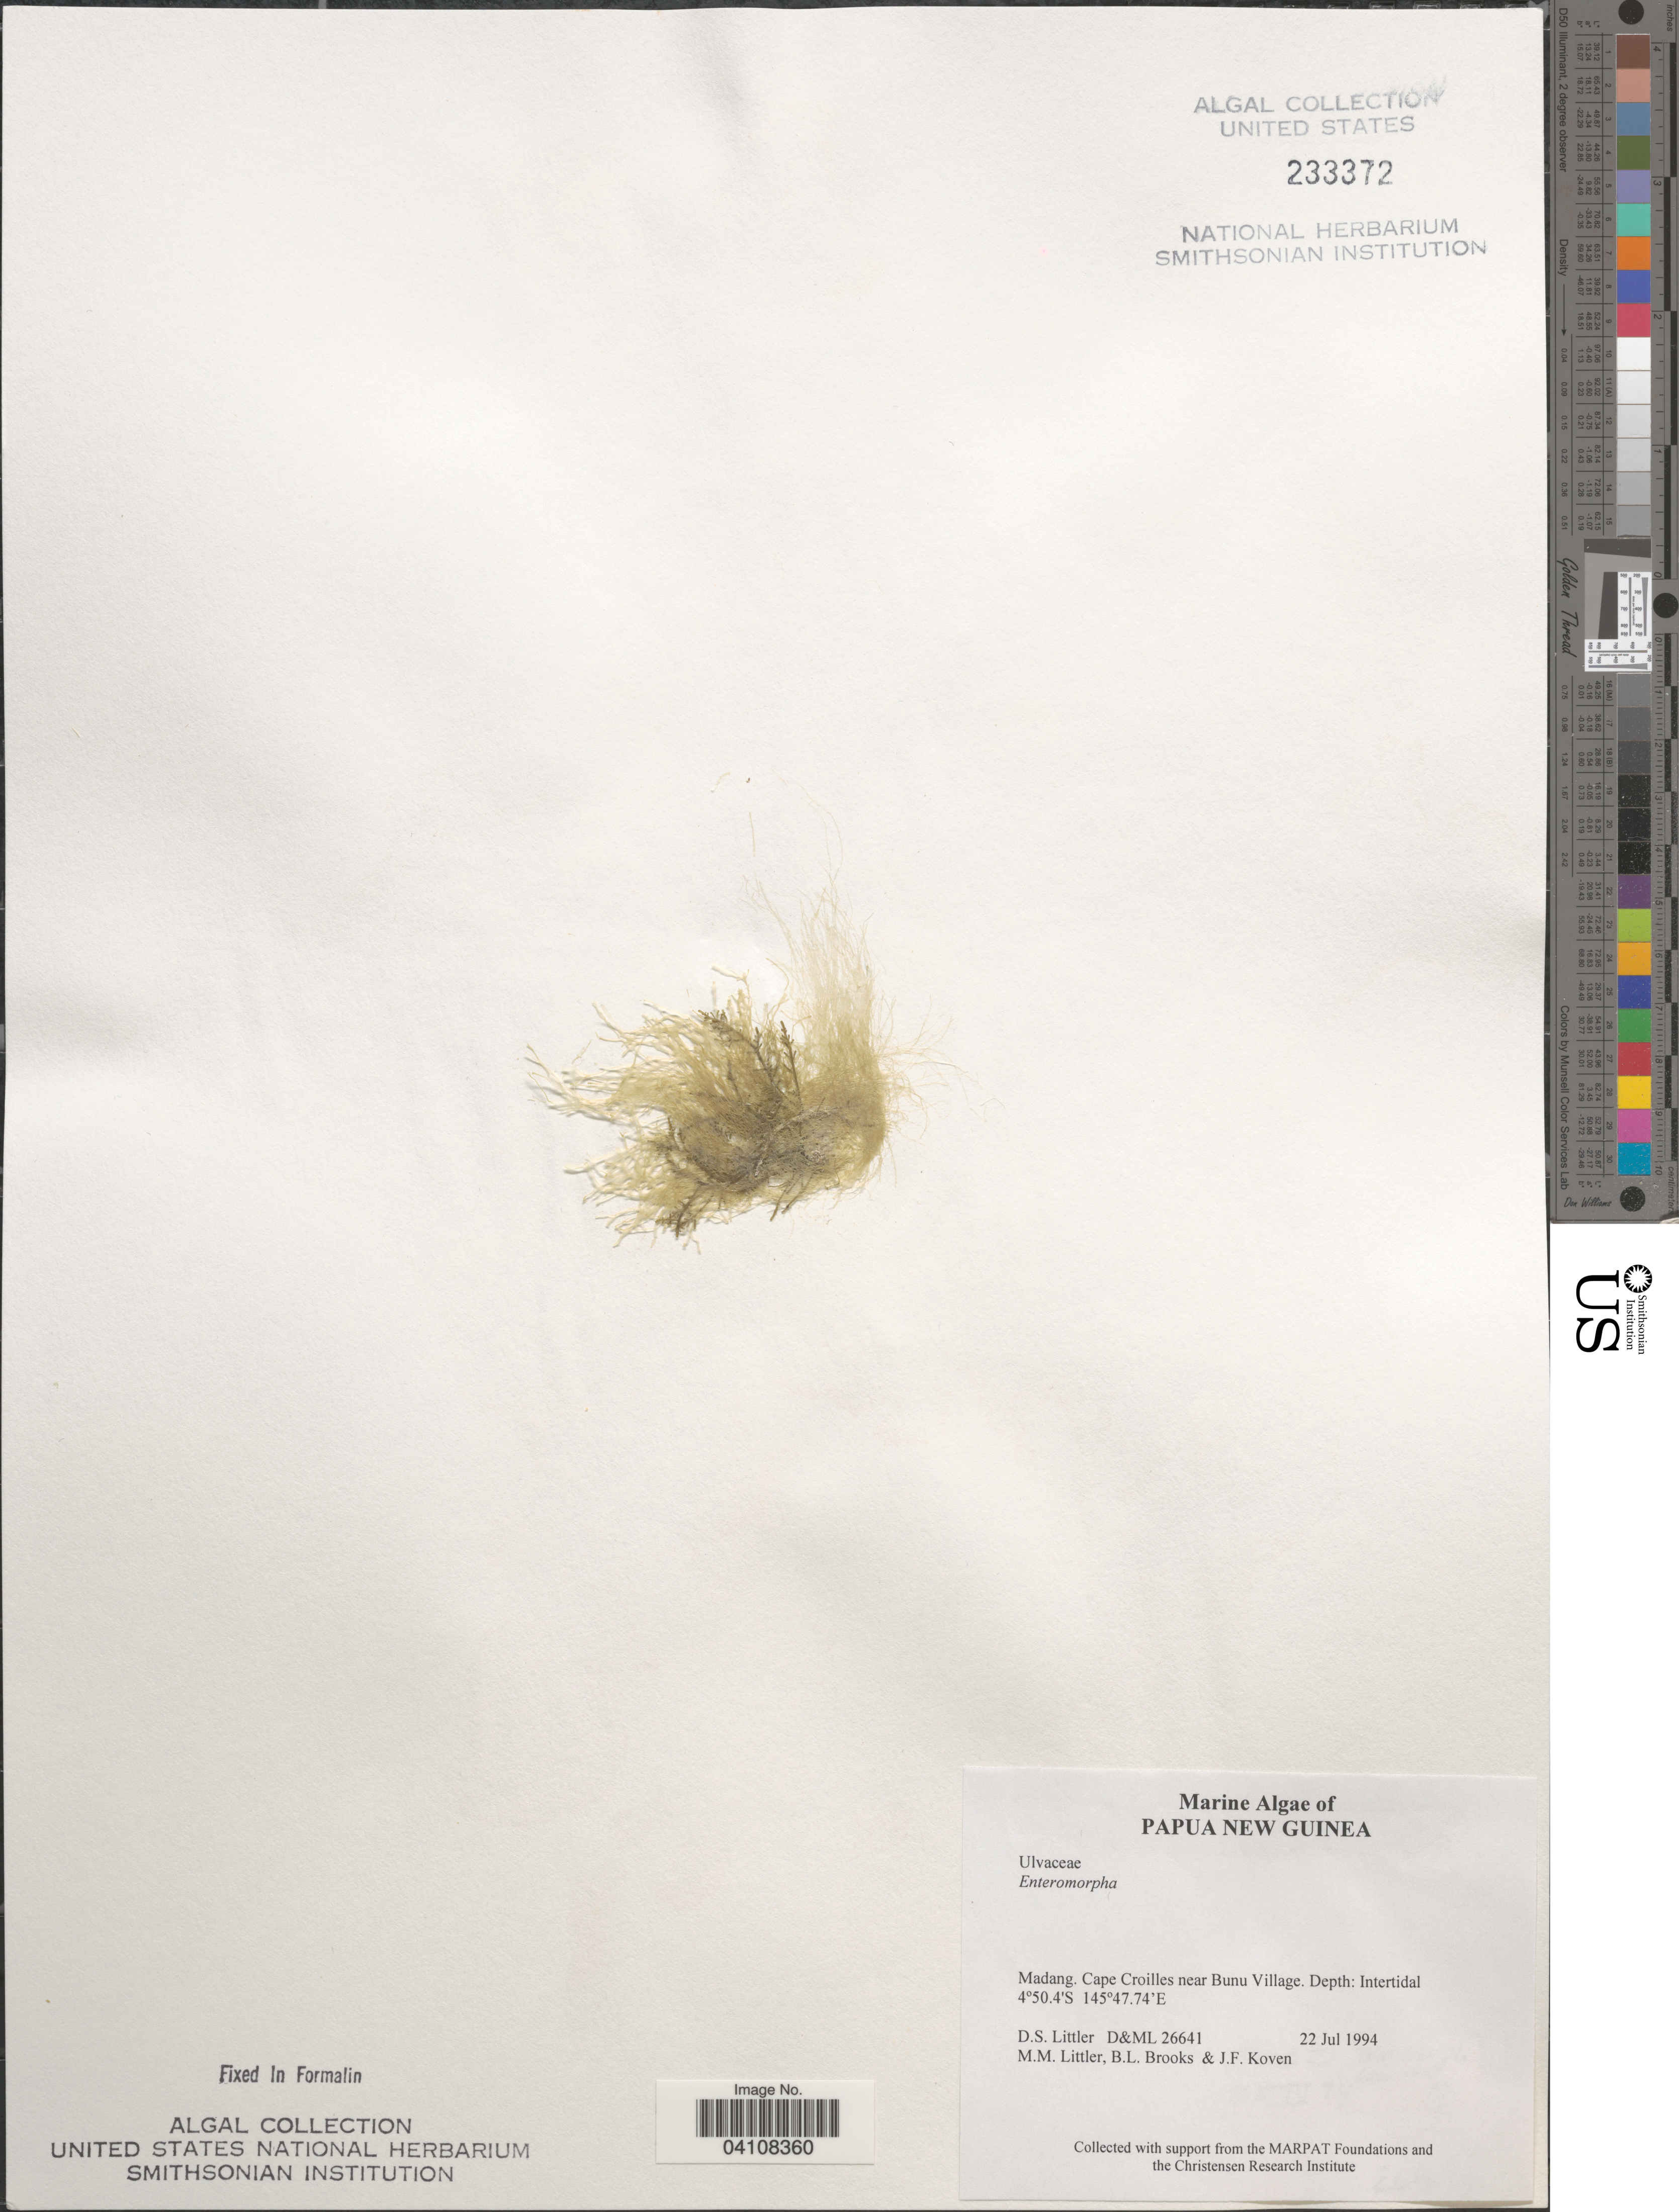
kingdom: Plantae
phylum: Chlorophyta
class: Ulvophyceae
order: Ulvales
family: Ulvaceae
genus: Ulva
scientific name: Ulva sp.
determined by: Algae name updating Project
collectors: D. S. Littler, B. Brooks & J. Koven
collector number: D&ML26641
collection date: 1994-07-22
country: Papua New Guinea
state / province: Madang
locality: Cape Croilles near Bunu Village.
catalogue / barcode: US 233372